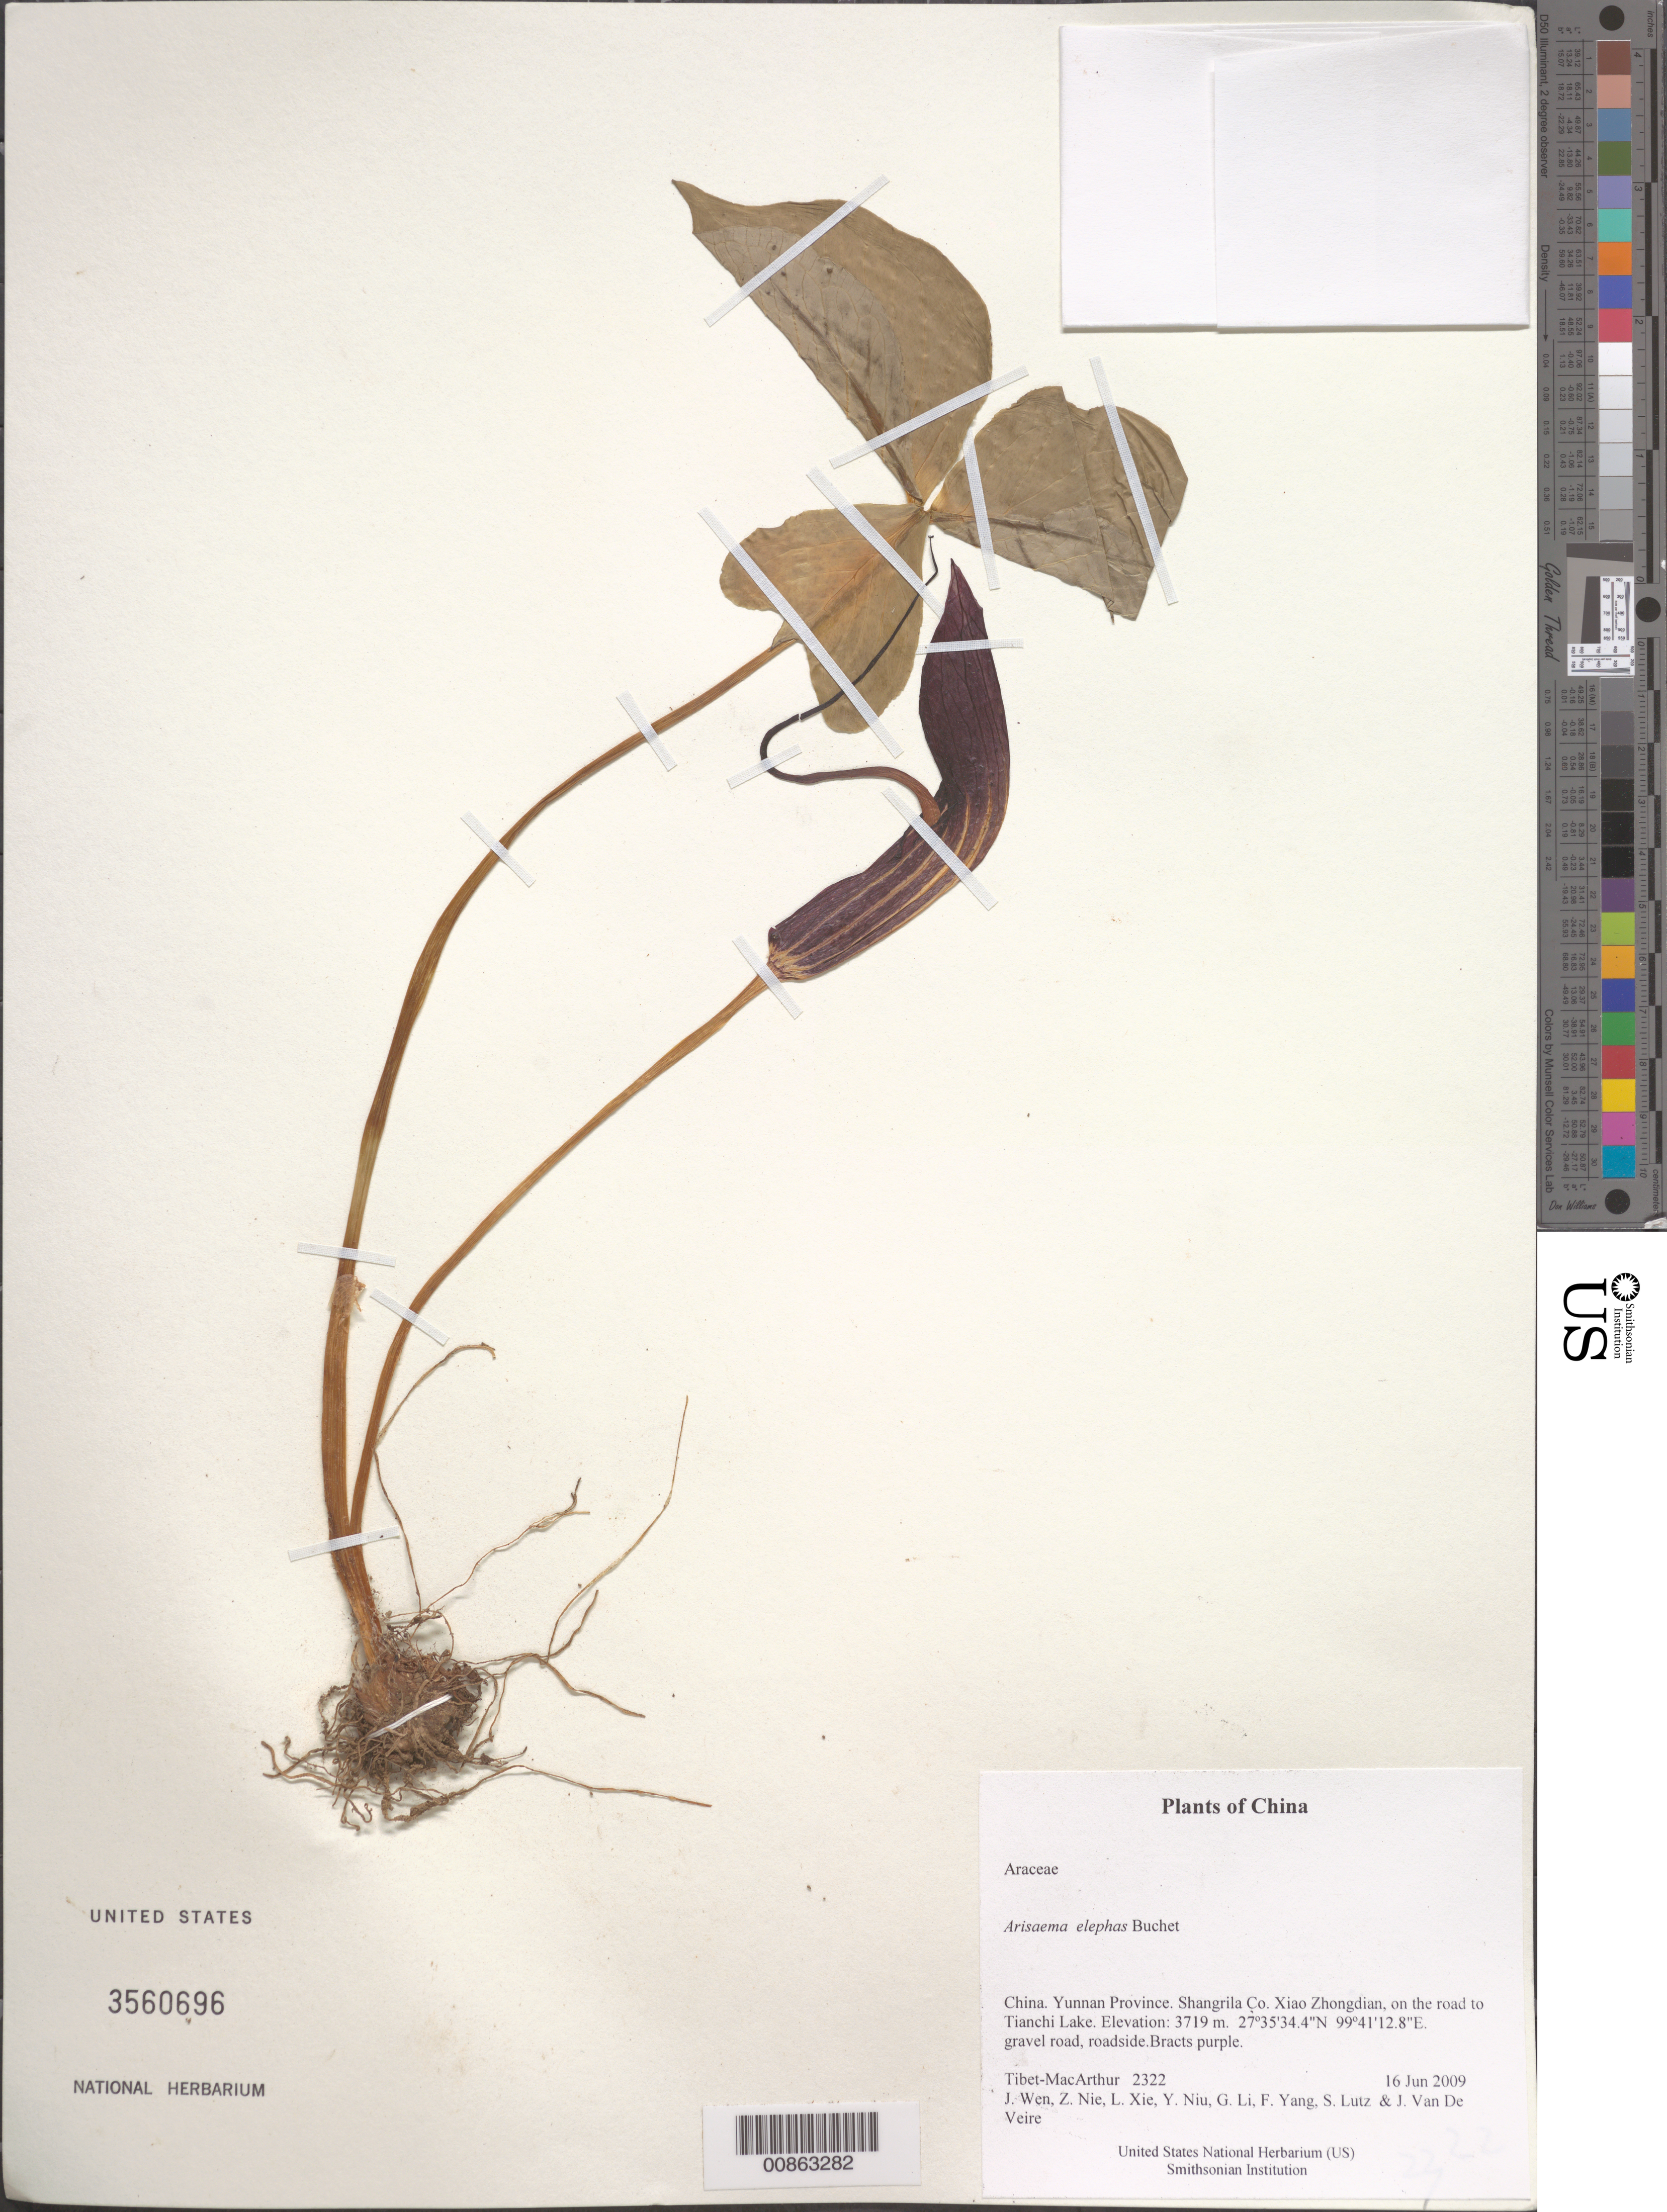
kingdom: Plantae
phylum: Tracheophyta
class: Liliopsida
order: Alismatales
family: Araceae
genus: Arisaema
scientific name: Arisaema elephas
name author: Buchet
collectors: Tibet-MacArthur, J. Wen, Z. Nie, L. Xie, Y. Niu, G. Li, F. Yang, S. Lutz & J. Van De Veire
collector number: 2322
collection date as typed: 16 Jun 2009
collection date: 2009-06-16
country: China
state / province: Yunnan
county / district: Shangrila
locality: Xiao Zhongdian, on the road to Tianchi Lake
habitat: gravel road, roadside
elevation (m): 3719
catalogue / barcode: US 3560696